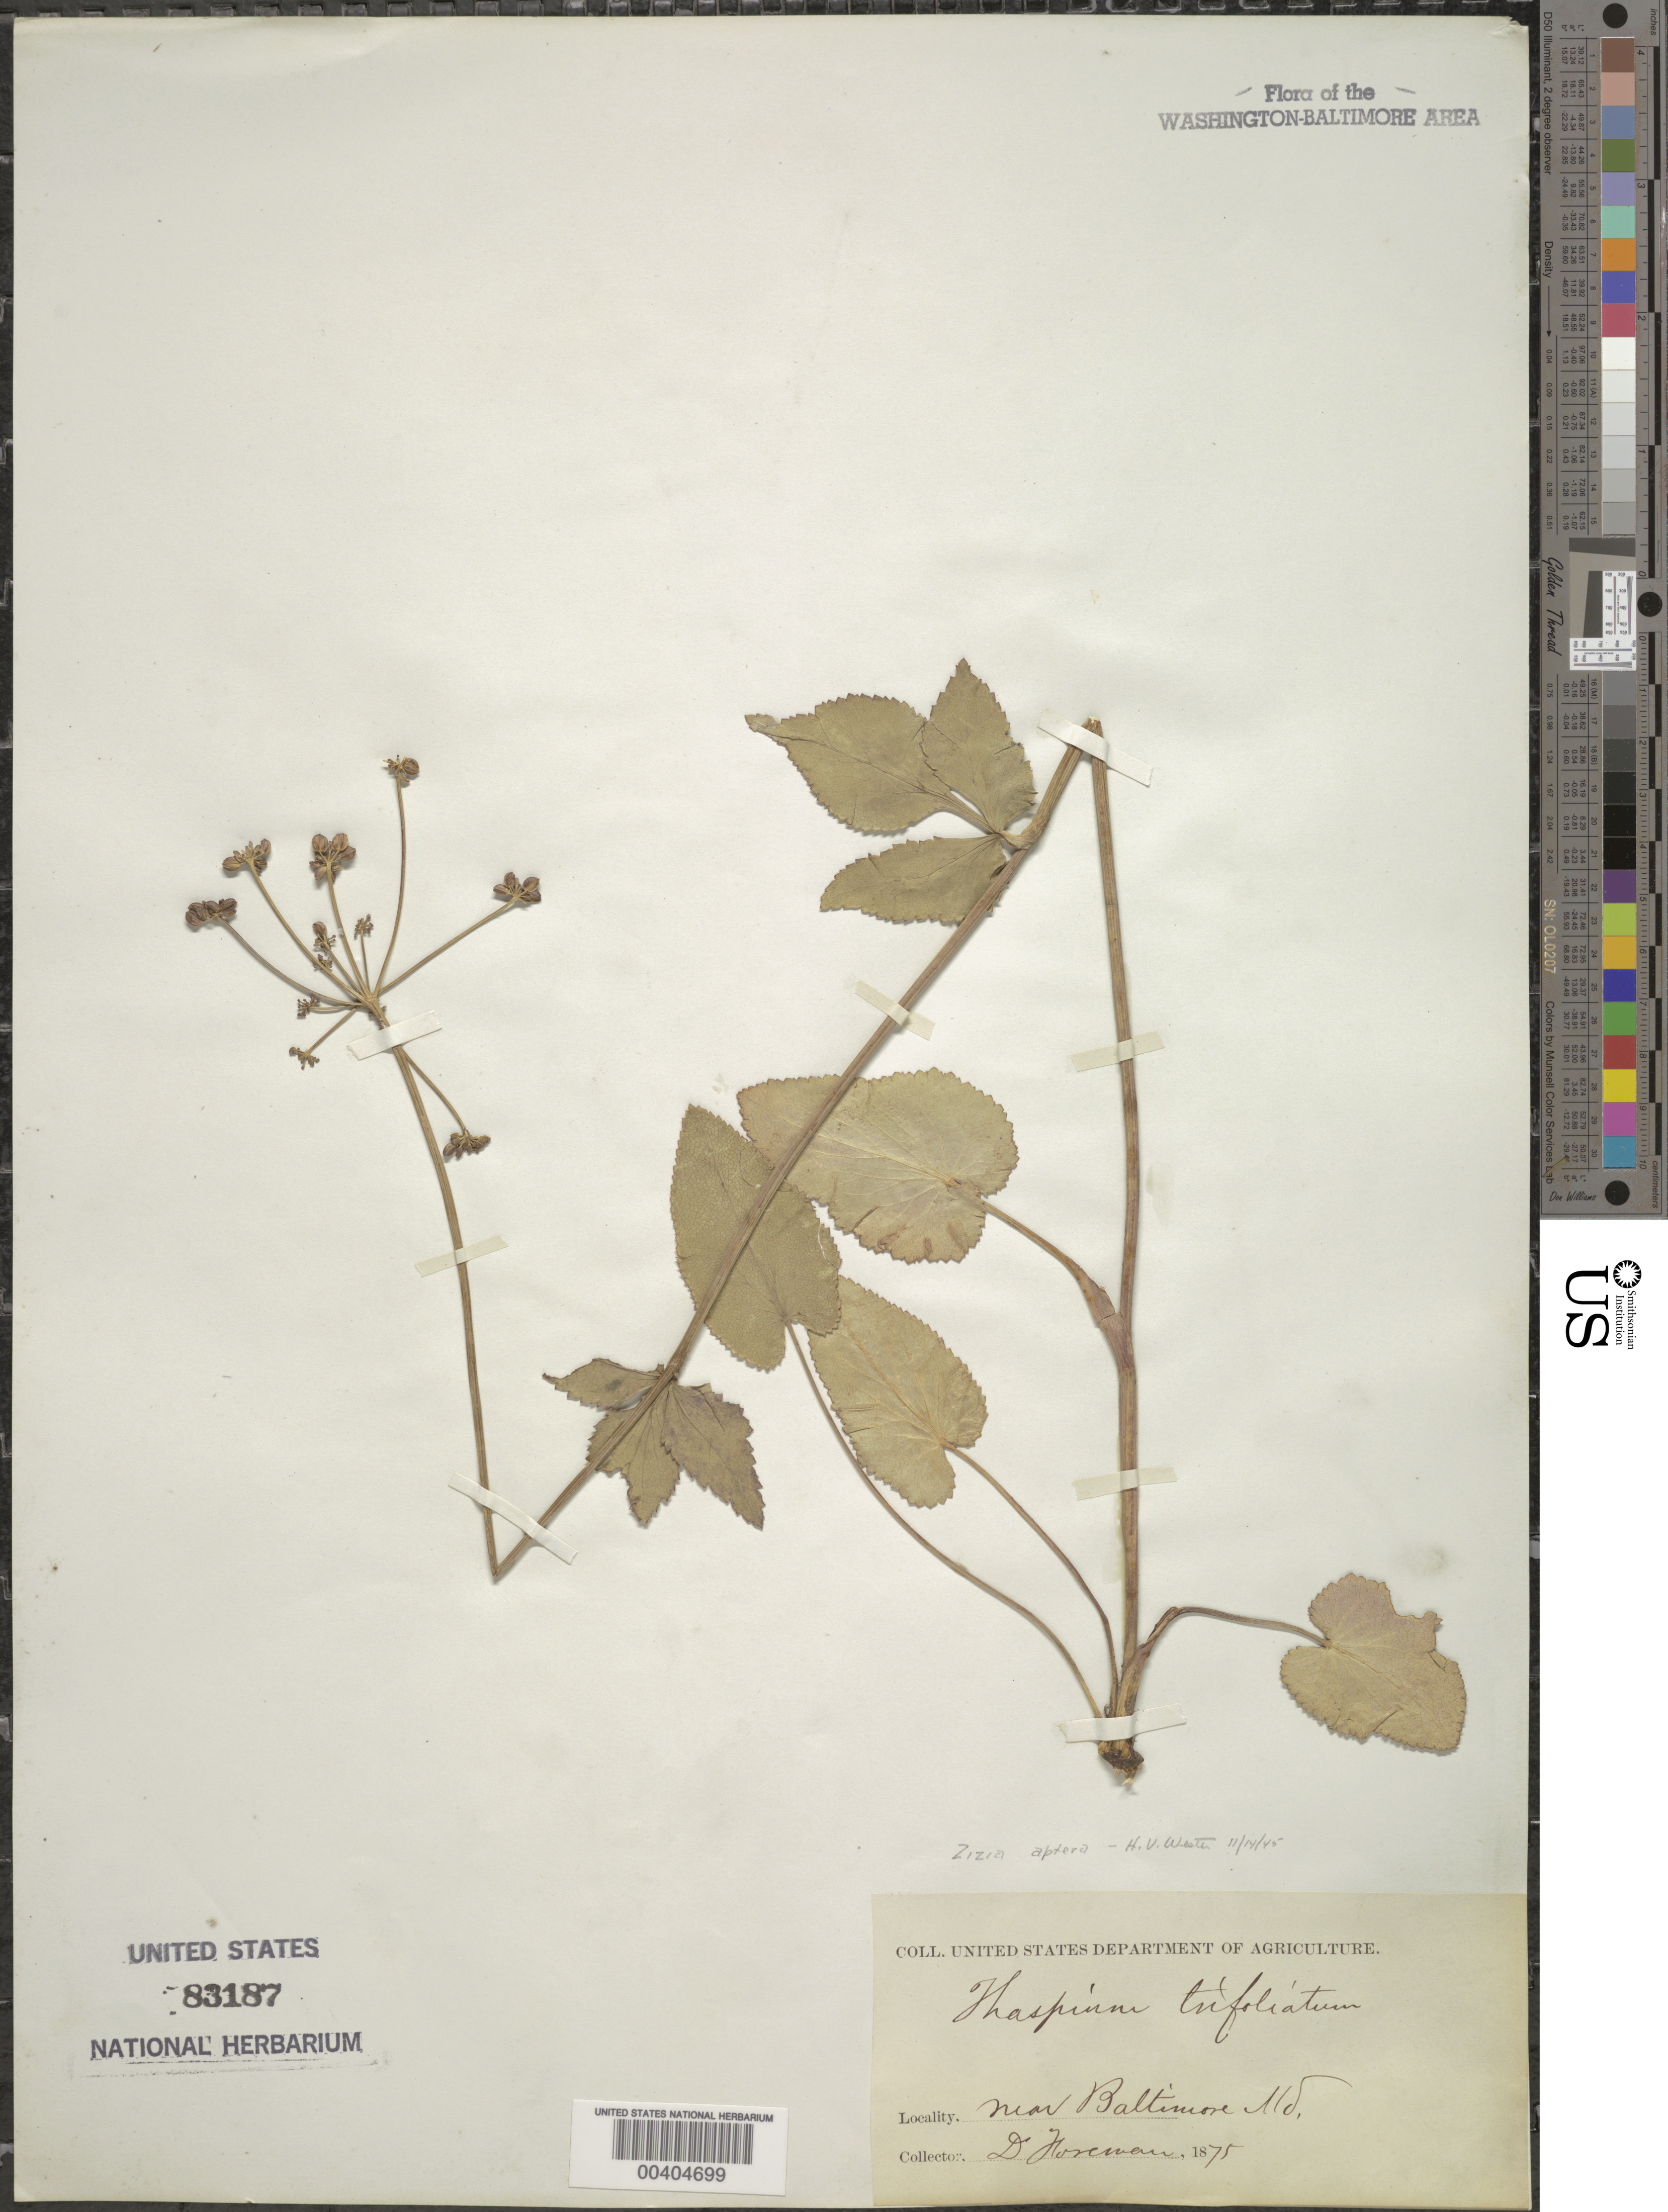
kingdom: Plantae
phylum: Tracheophyta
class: Magnoliopsida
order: Apiales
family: Apiaceae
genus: Zizia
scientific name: Zizia aptera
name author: (A. Gray) Fernald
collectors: -. Foreman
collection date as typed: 1875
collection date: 1875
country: United States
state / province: Maryland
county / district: Baltimore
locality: Near Baltimore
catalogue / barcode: US 83187